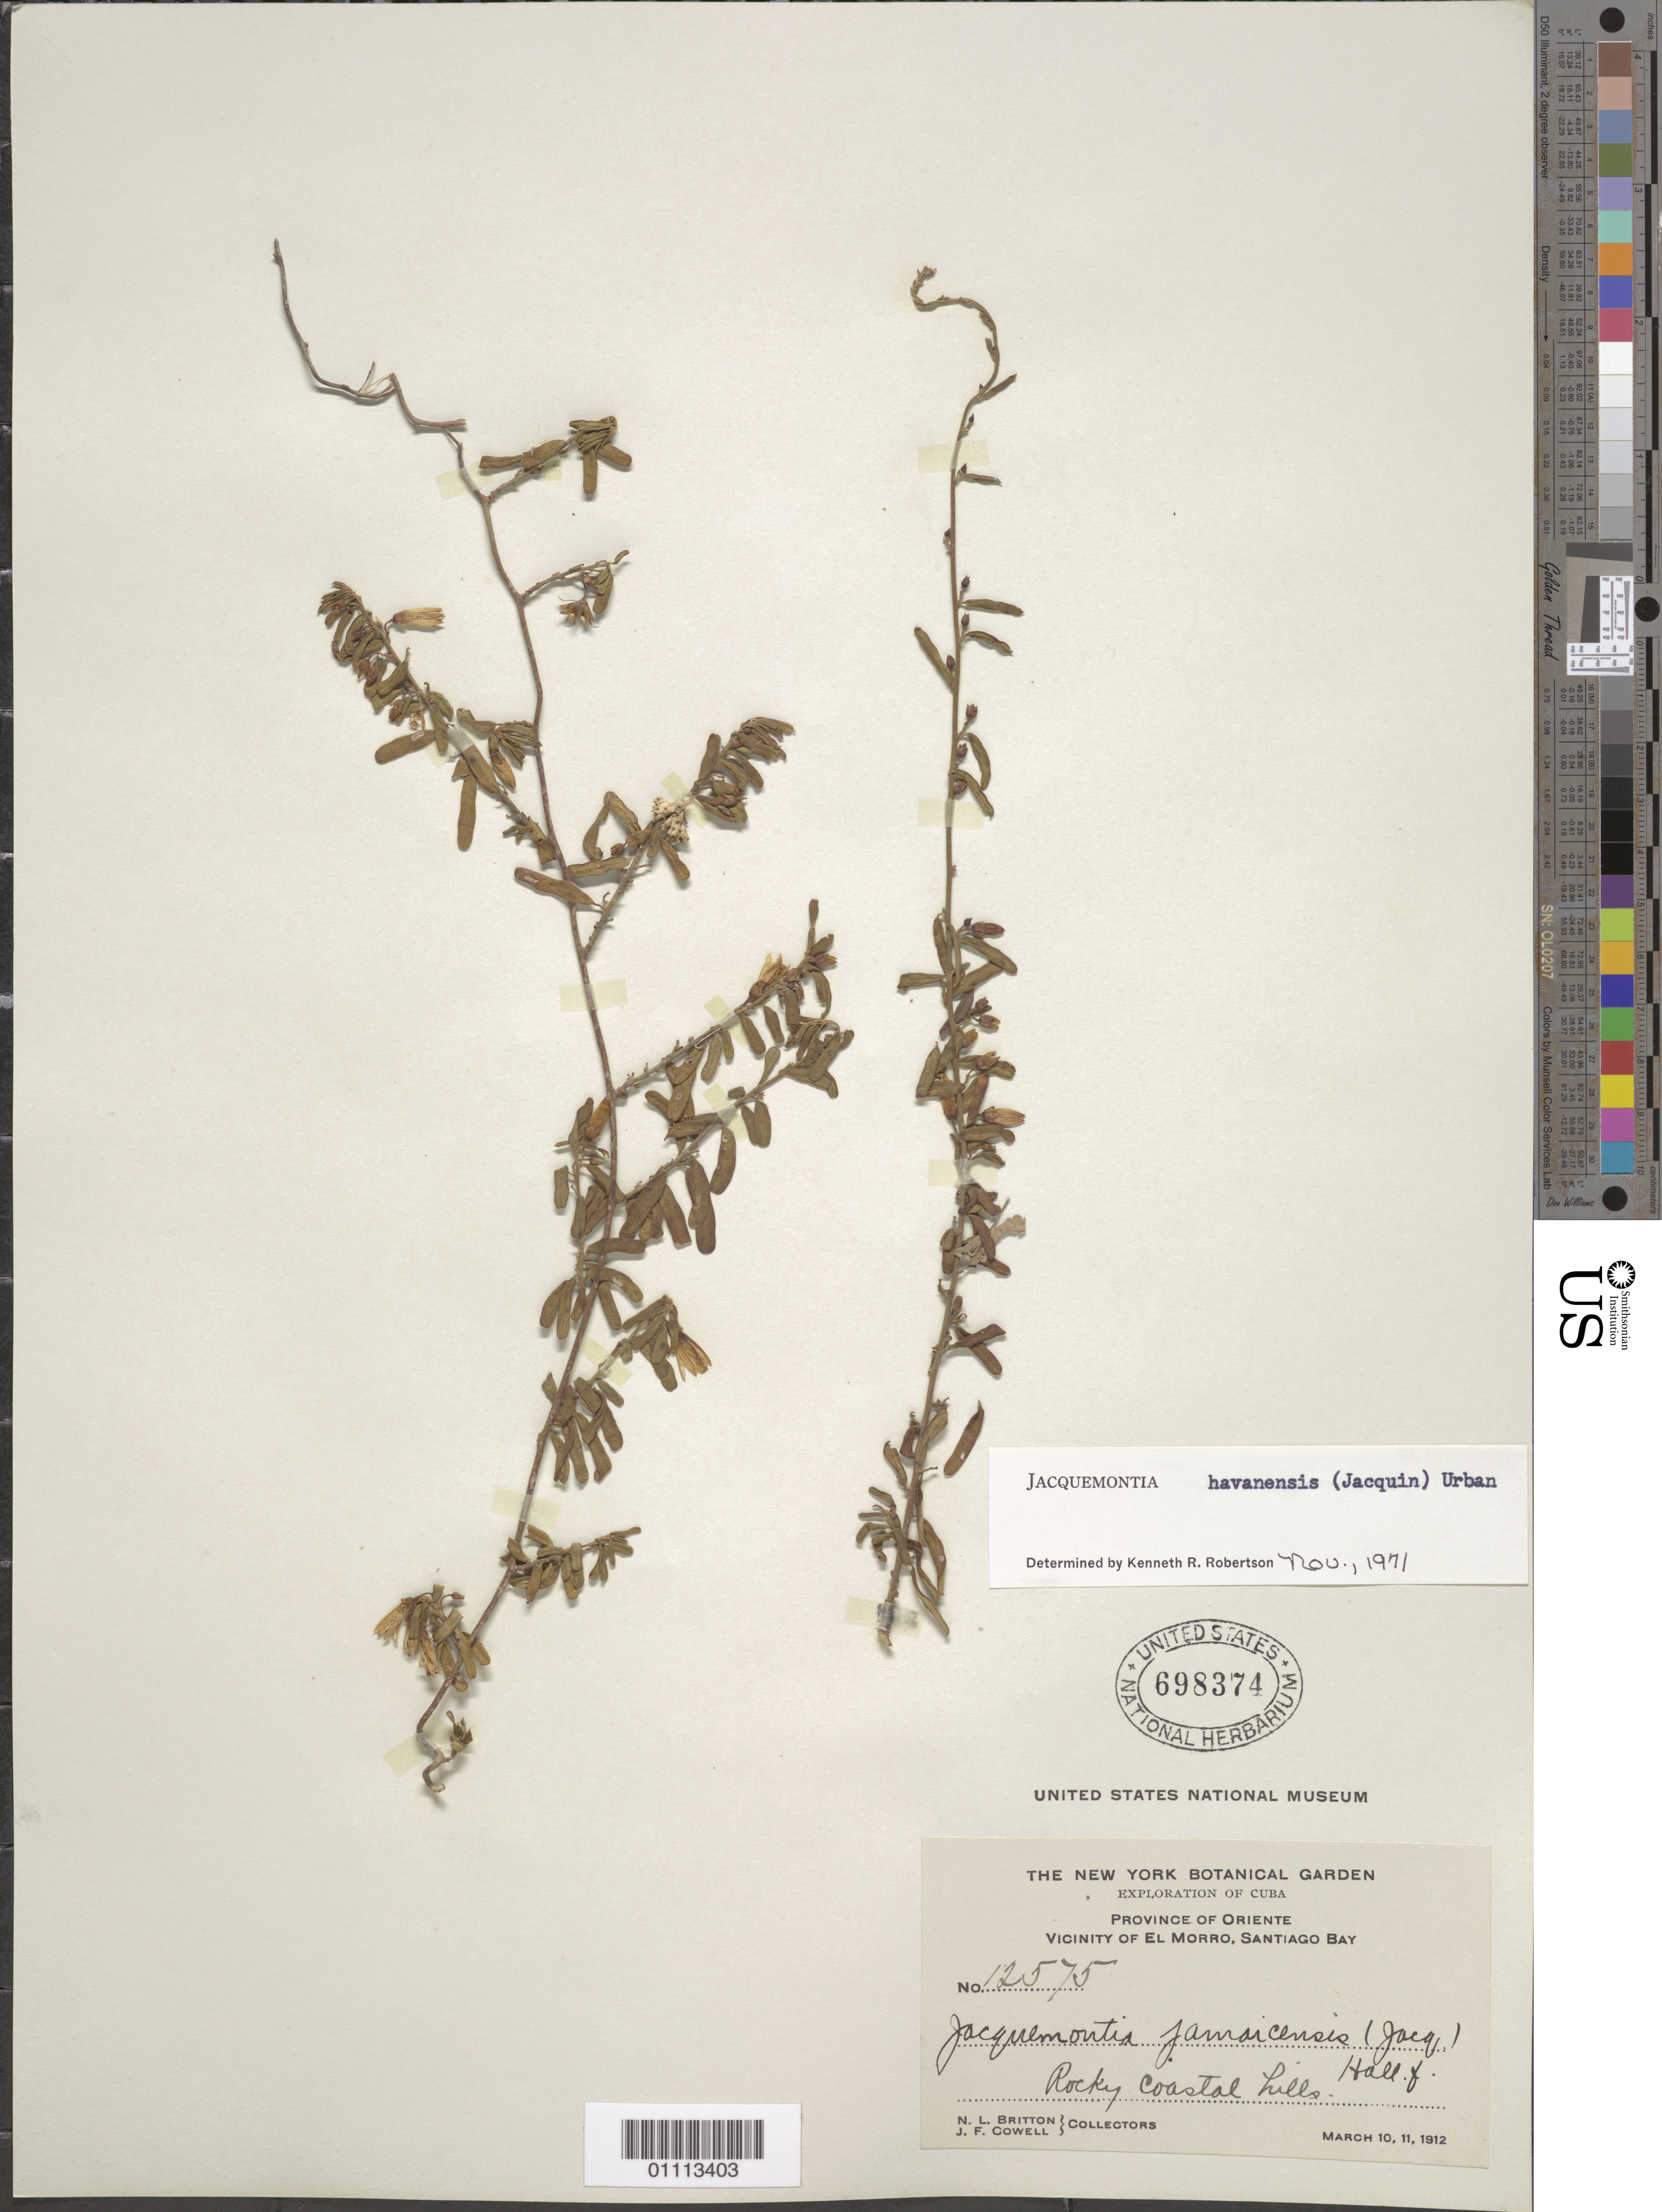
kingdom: Plantae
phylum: Tracheophyta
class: Magnoliopsida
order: Solanales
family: Convolvulaceae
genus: Jacquemontia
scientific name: Jacquemontia havanensis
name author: (Jacq.) Urb.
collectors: N. Britton & J. F. Cowell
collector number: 12575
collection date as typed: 10 Mar 1912 and 11 Mar 1912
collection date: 1912-03-10,1912-03-11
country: Cuba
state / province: Santiago de Cuba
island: Cuba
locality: Vicinity of El Morro, Santiago Bay Rocky coastal hills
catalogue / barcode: US 698374